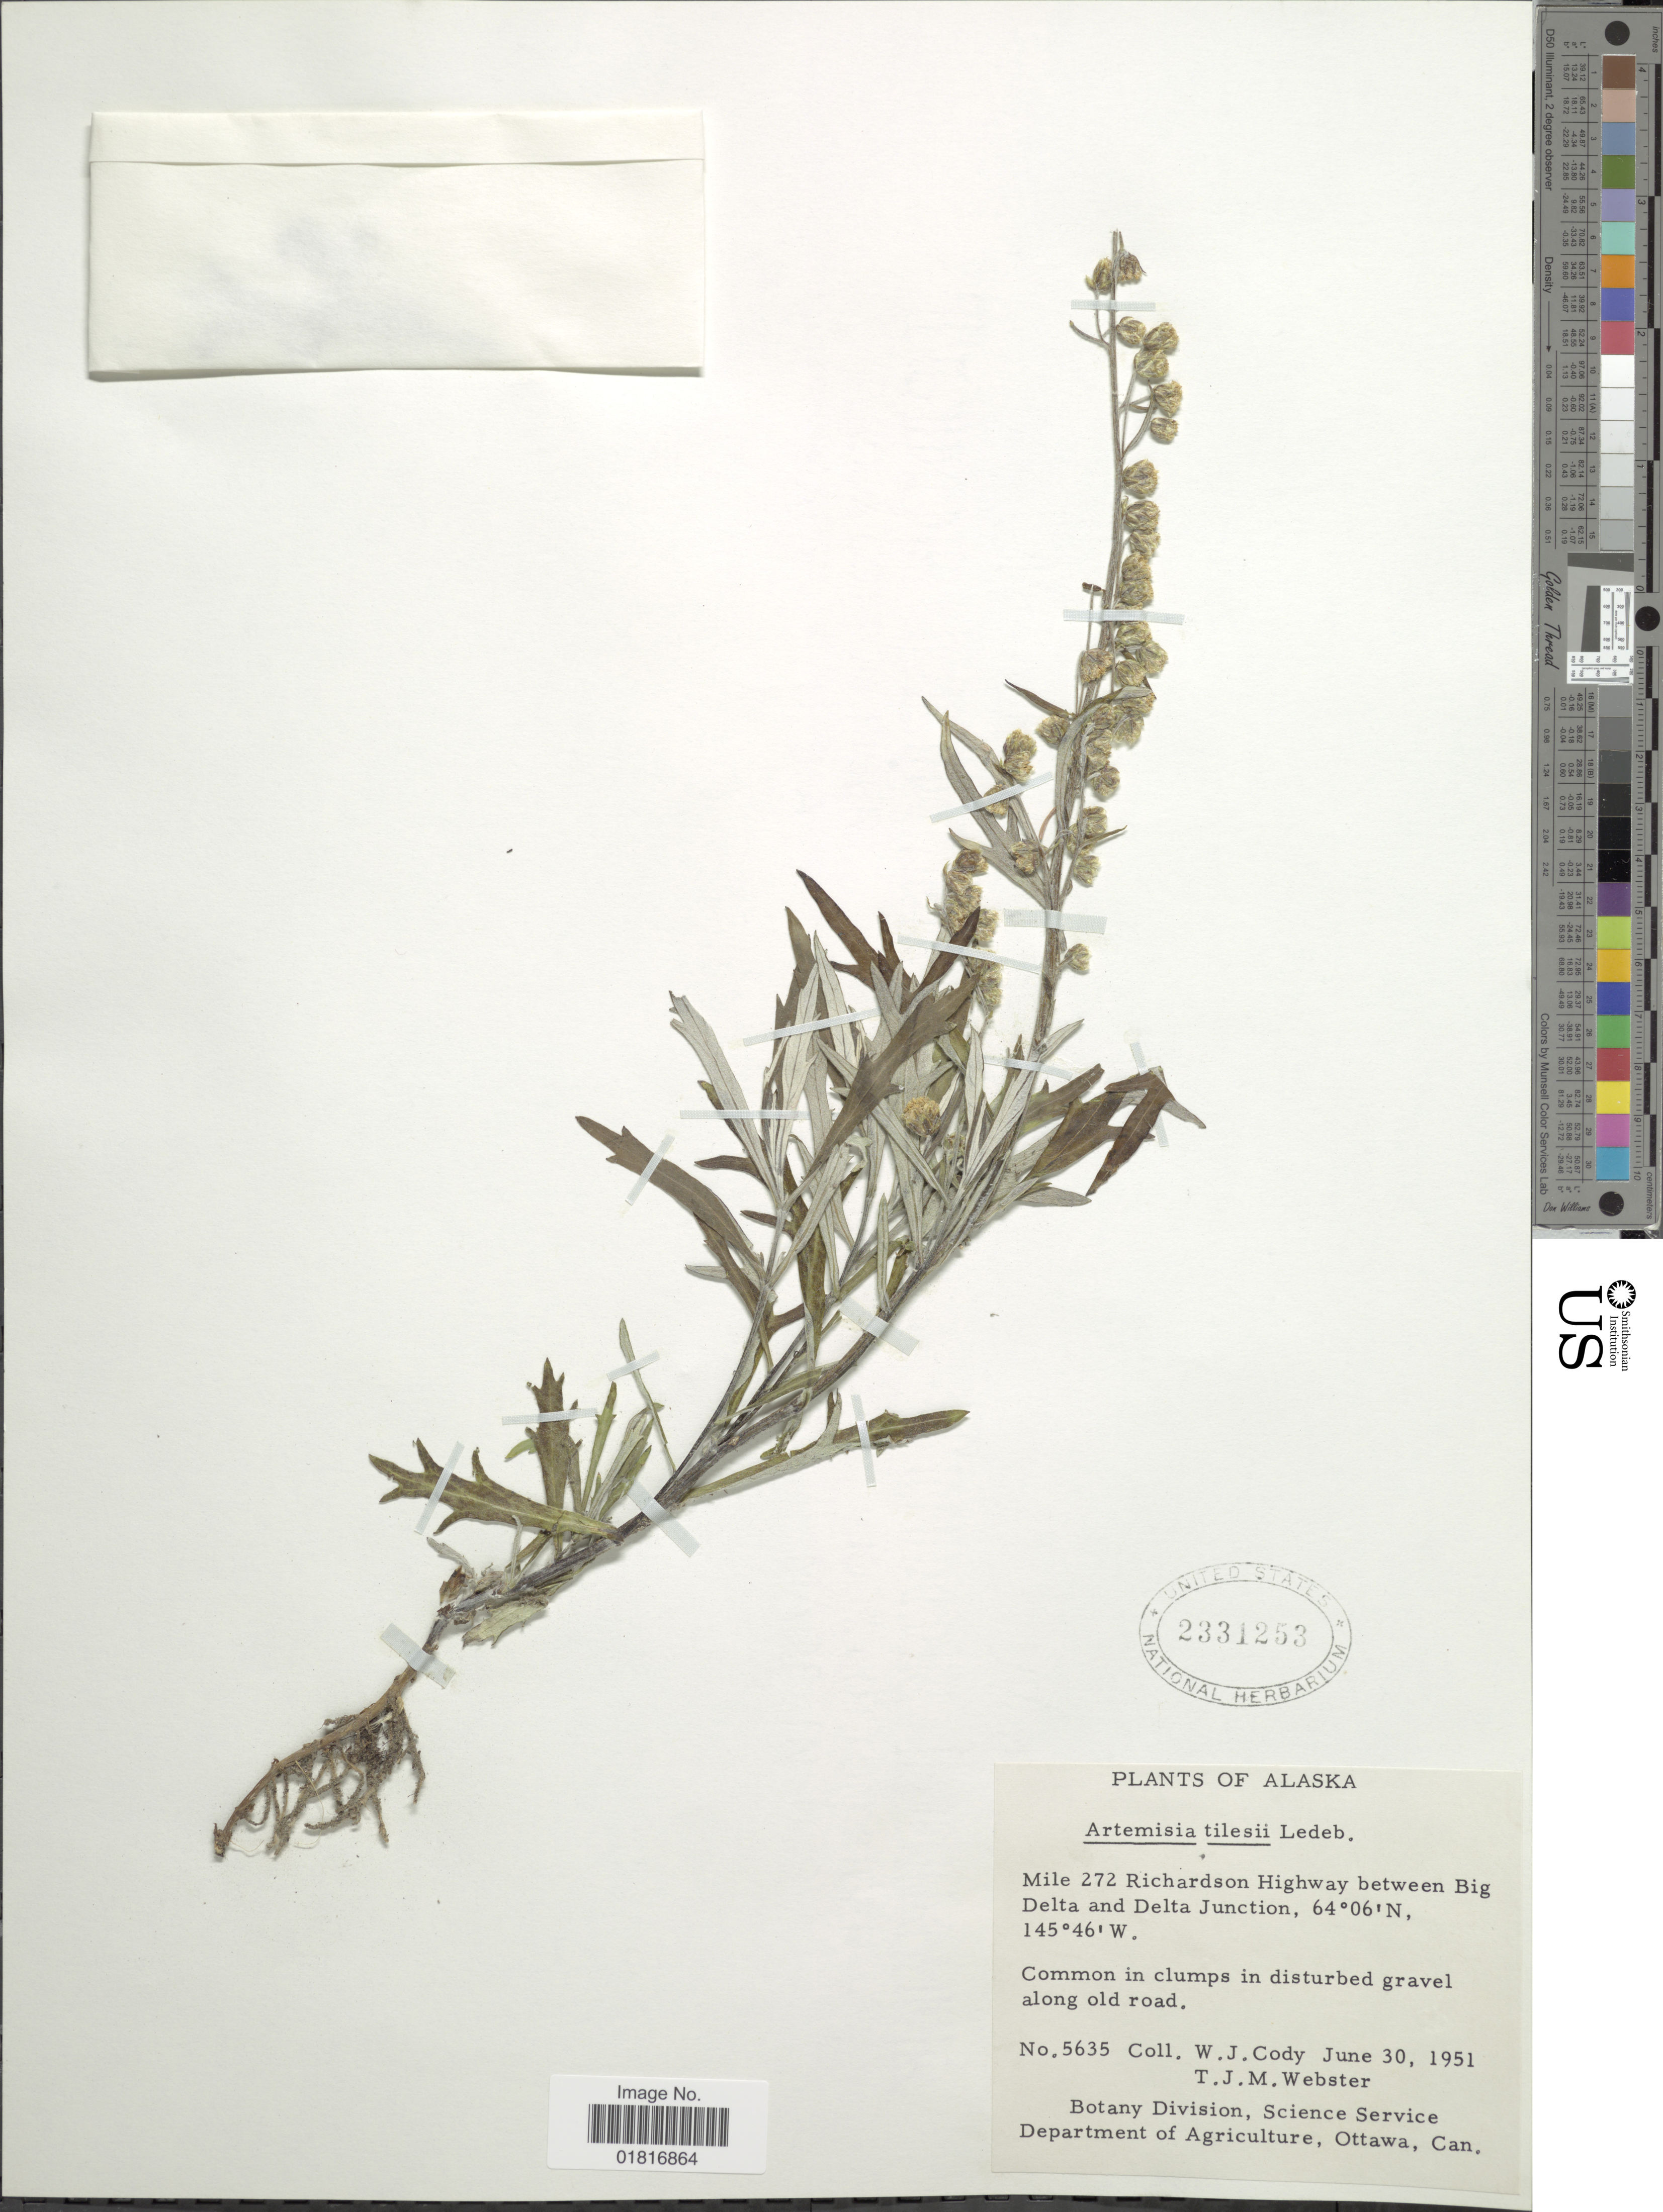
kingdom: Plantae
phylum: Tracheophyta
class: Magnoliopsida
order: Asterales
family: Asteraceae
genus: Artemisia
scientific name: Artemisia tilesii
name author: Ledeb.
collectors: W. Cody & T. J. Webster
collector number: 5635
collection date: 1951-06-30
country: United States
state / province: Alaska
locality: Mile 272 Richardson Highway between Big Delta and Delta Junction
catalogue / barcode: US 2331253